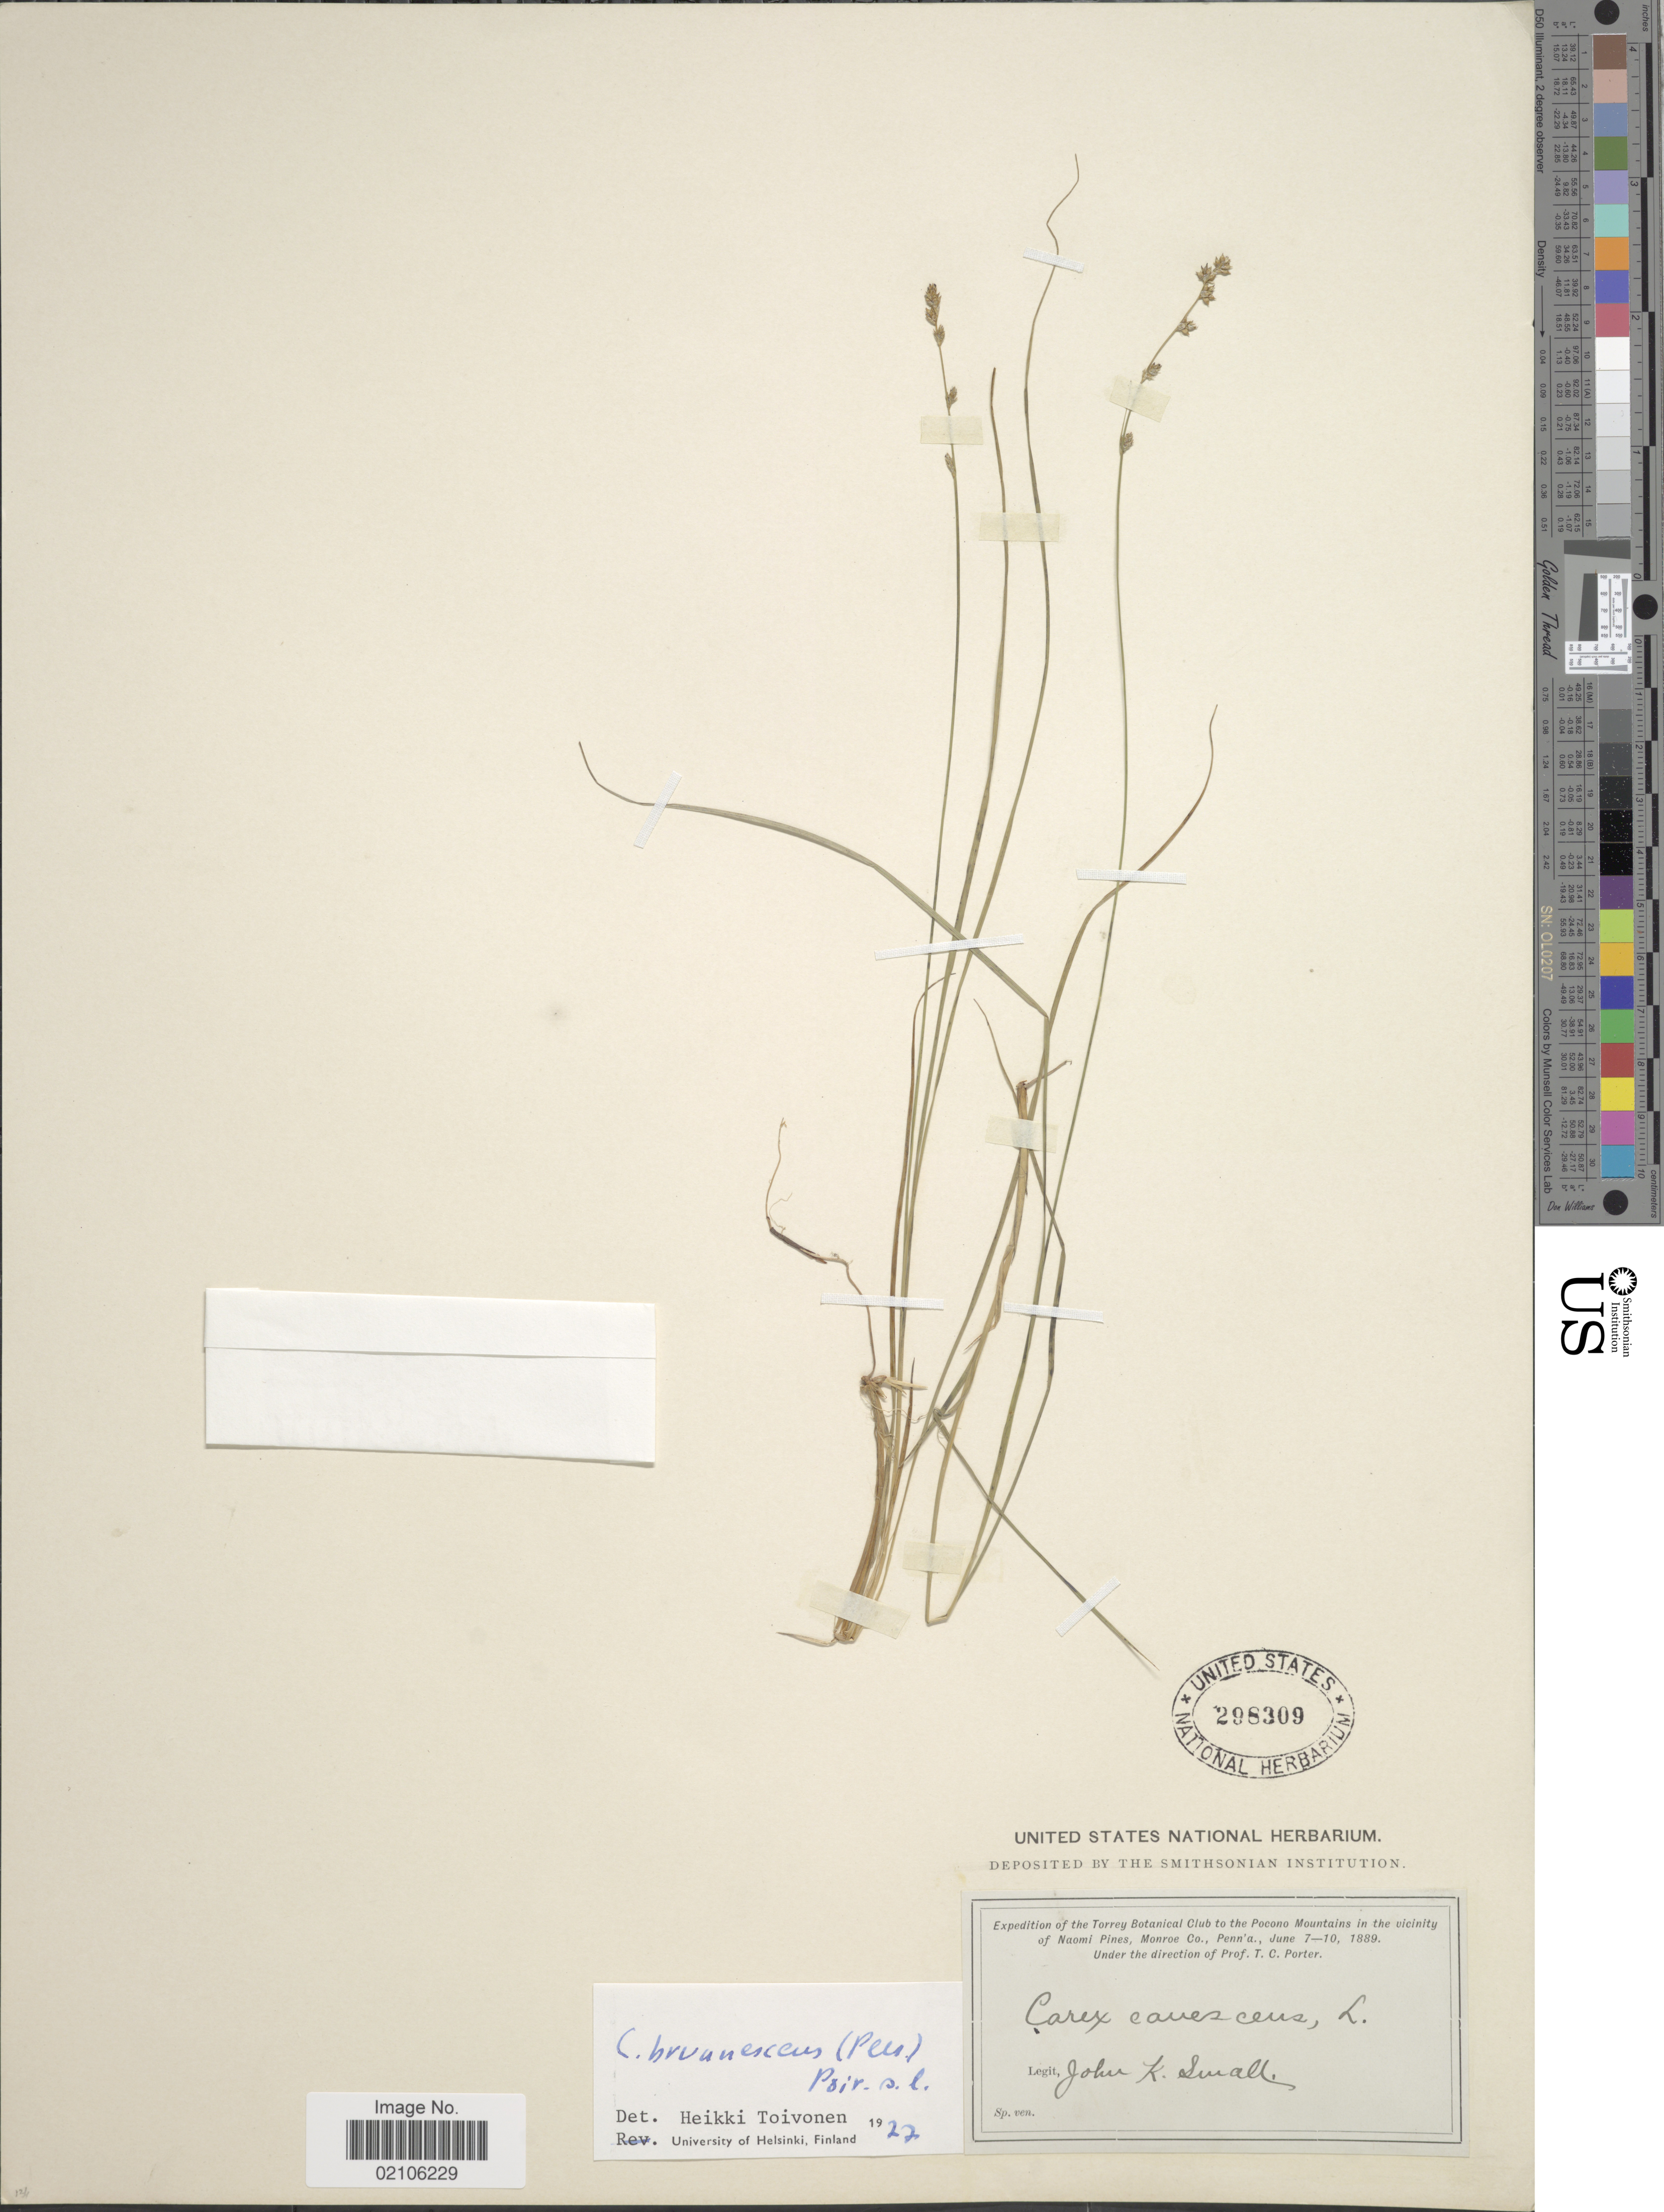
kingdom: Plantae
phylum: Tracheophyta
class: Liliopsida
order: Poales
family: Cyperaceae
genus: Carex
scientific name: Carex brunnescens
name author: (Pers.) Poir.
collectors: J. K. Small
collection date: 1889-06-07/1889-06-10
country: United States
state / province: Pennsylvania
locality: Torrey Botanical Club to the Pocono Mountains in the vicinity of Naomi Pines, Monroe Co.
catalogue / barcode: US 298309